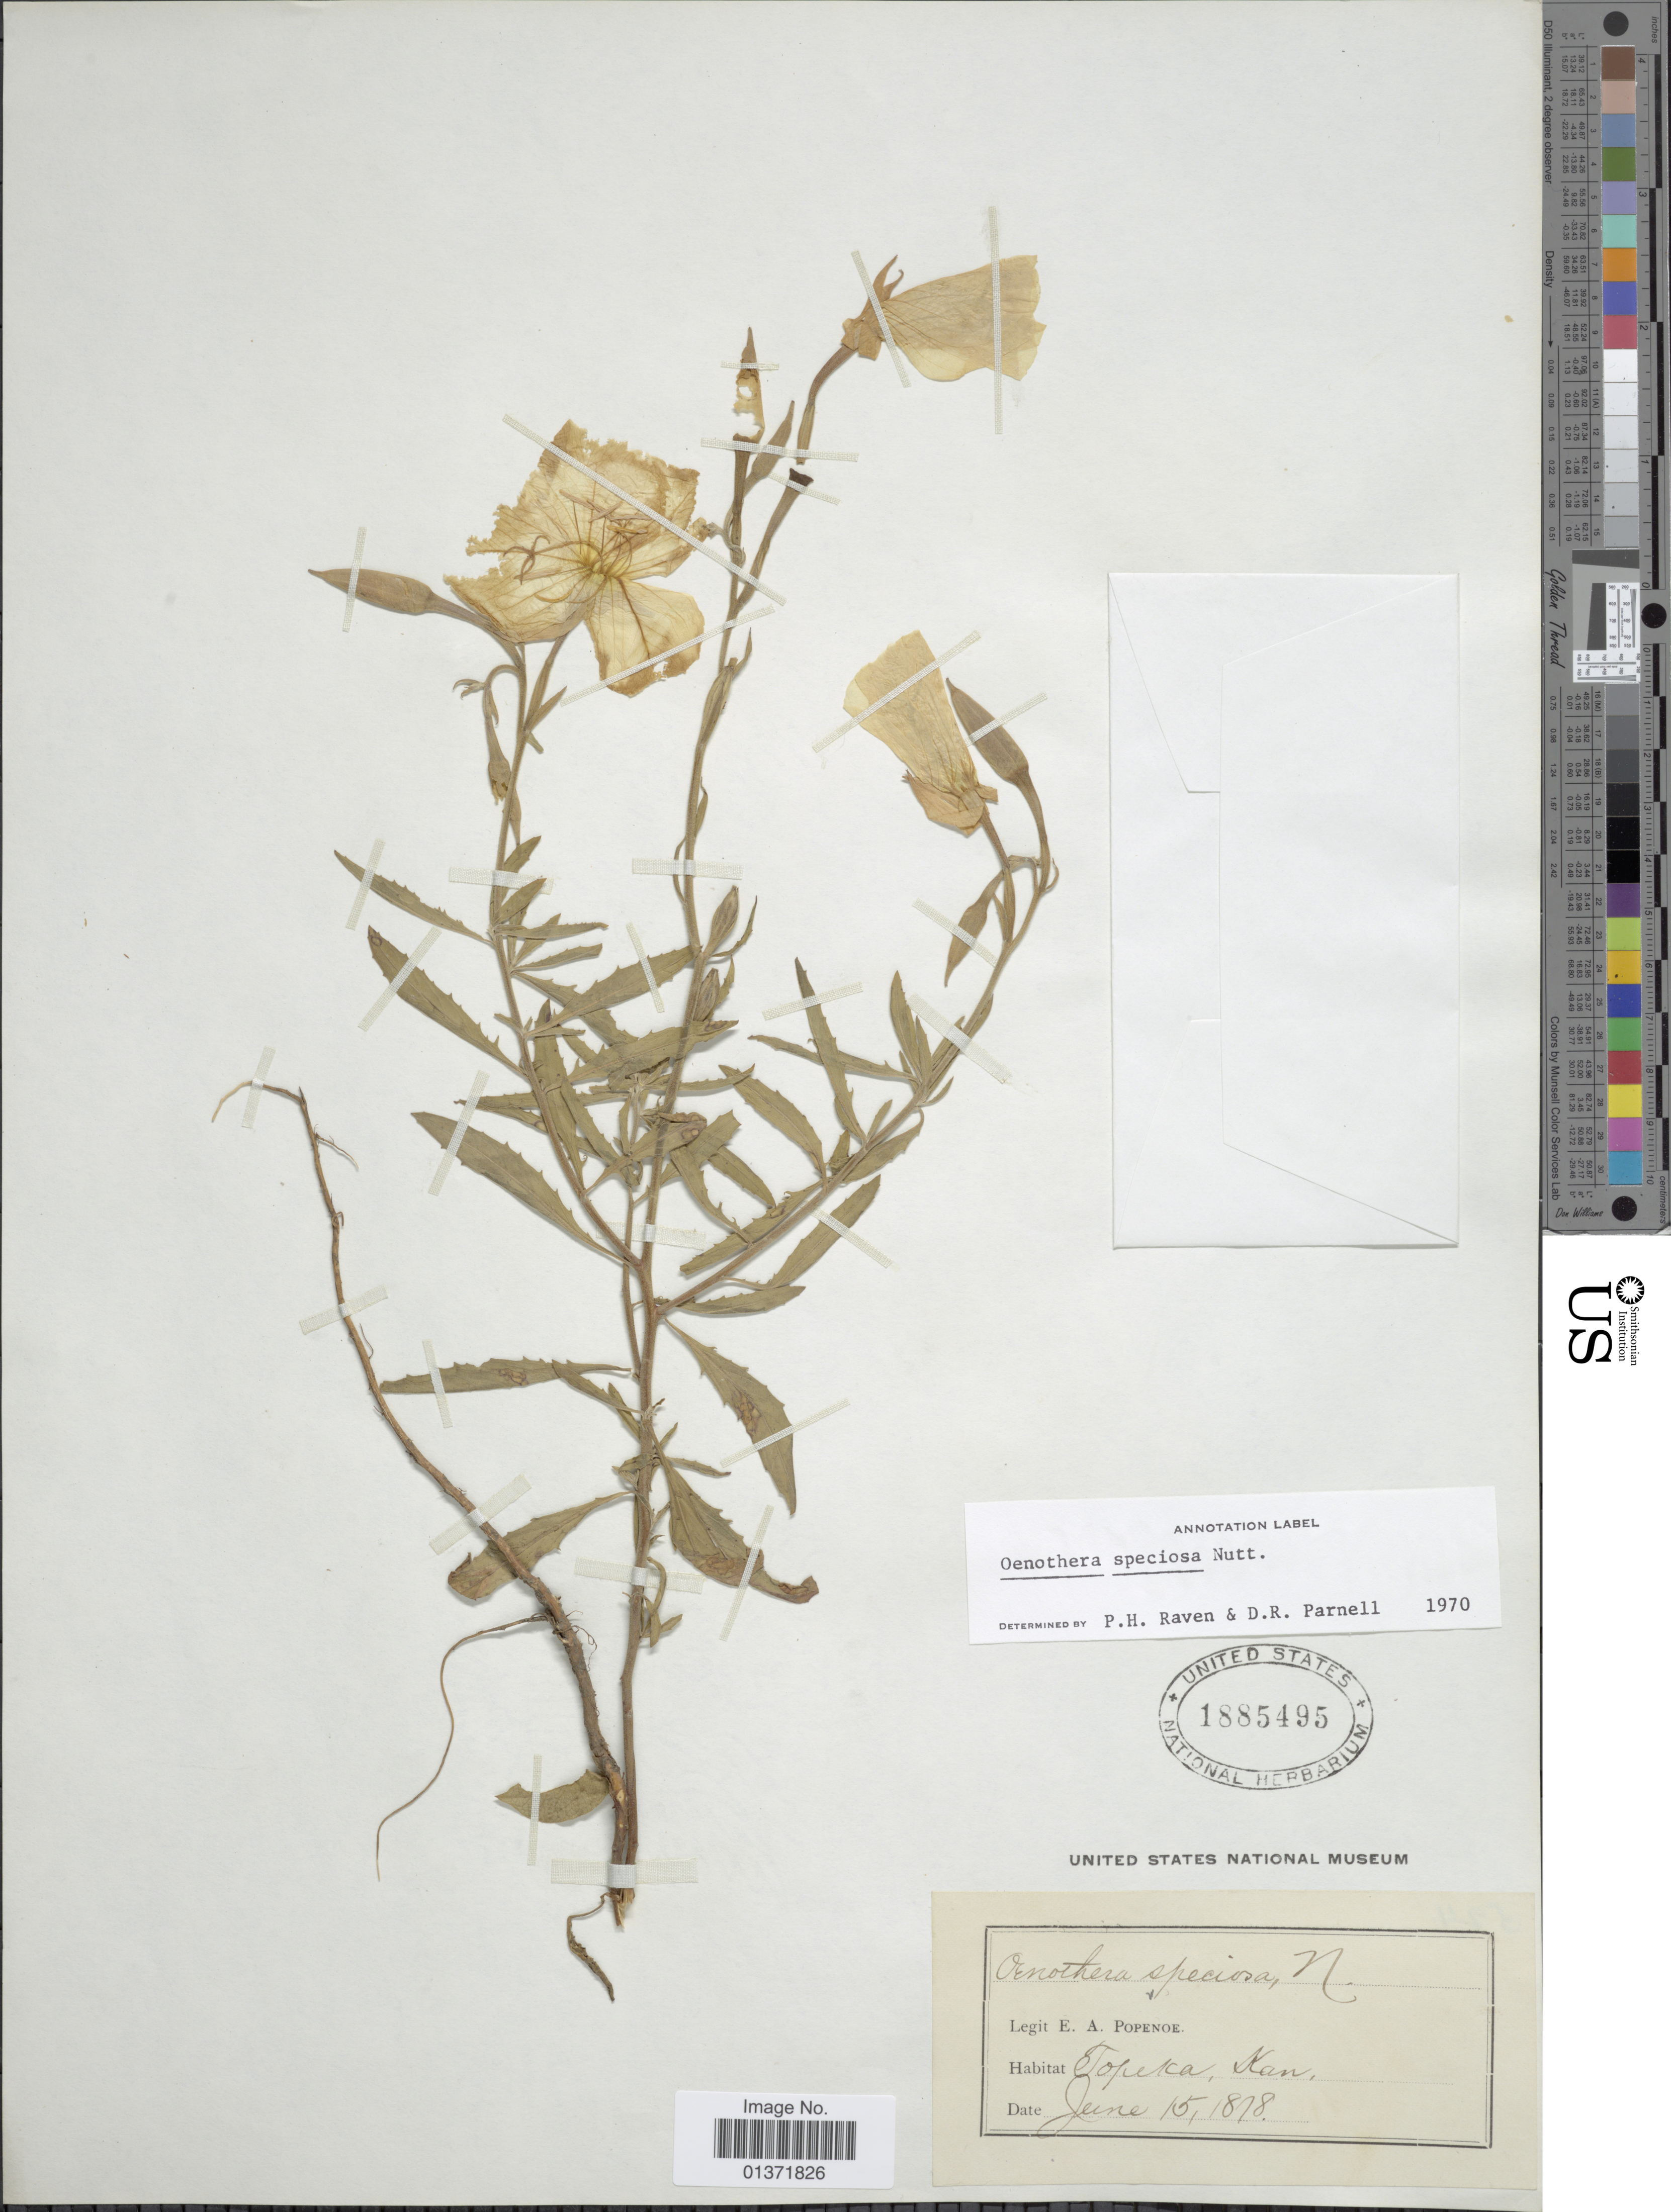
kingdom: Plantae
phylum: Tracheophyta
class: Magnoliopsida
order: Myrtales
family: Onagraceae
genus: Oenothera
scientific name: Oenothera speciosa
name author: Nutt.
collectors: E. A. Popenoe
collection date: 1818-06-15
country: United States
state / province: Kansas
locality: Topeka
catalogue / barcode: US 1885495